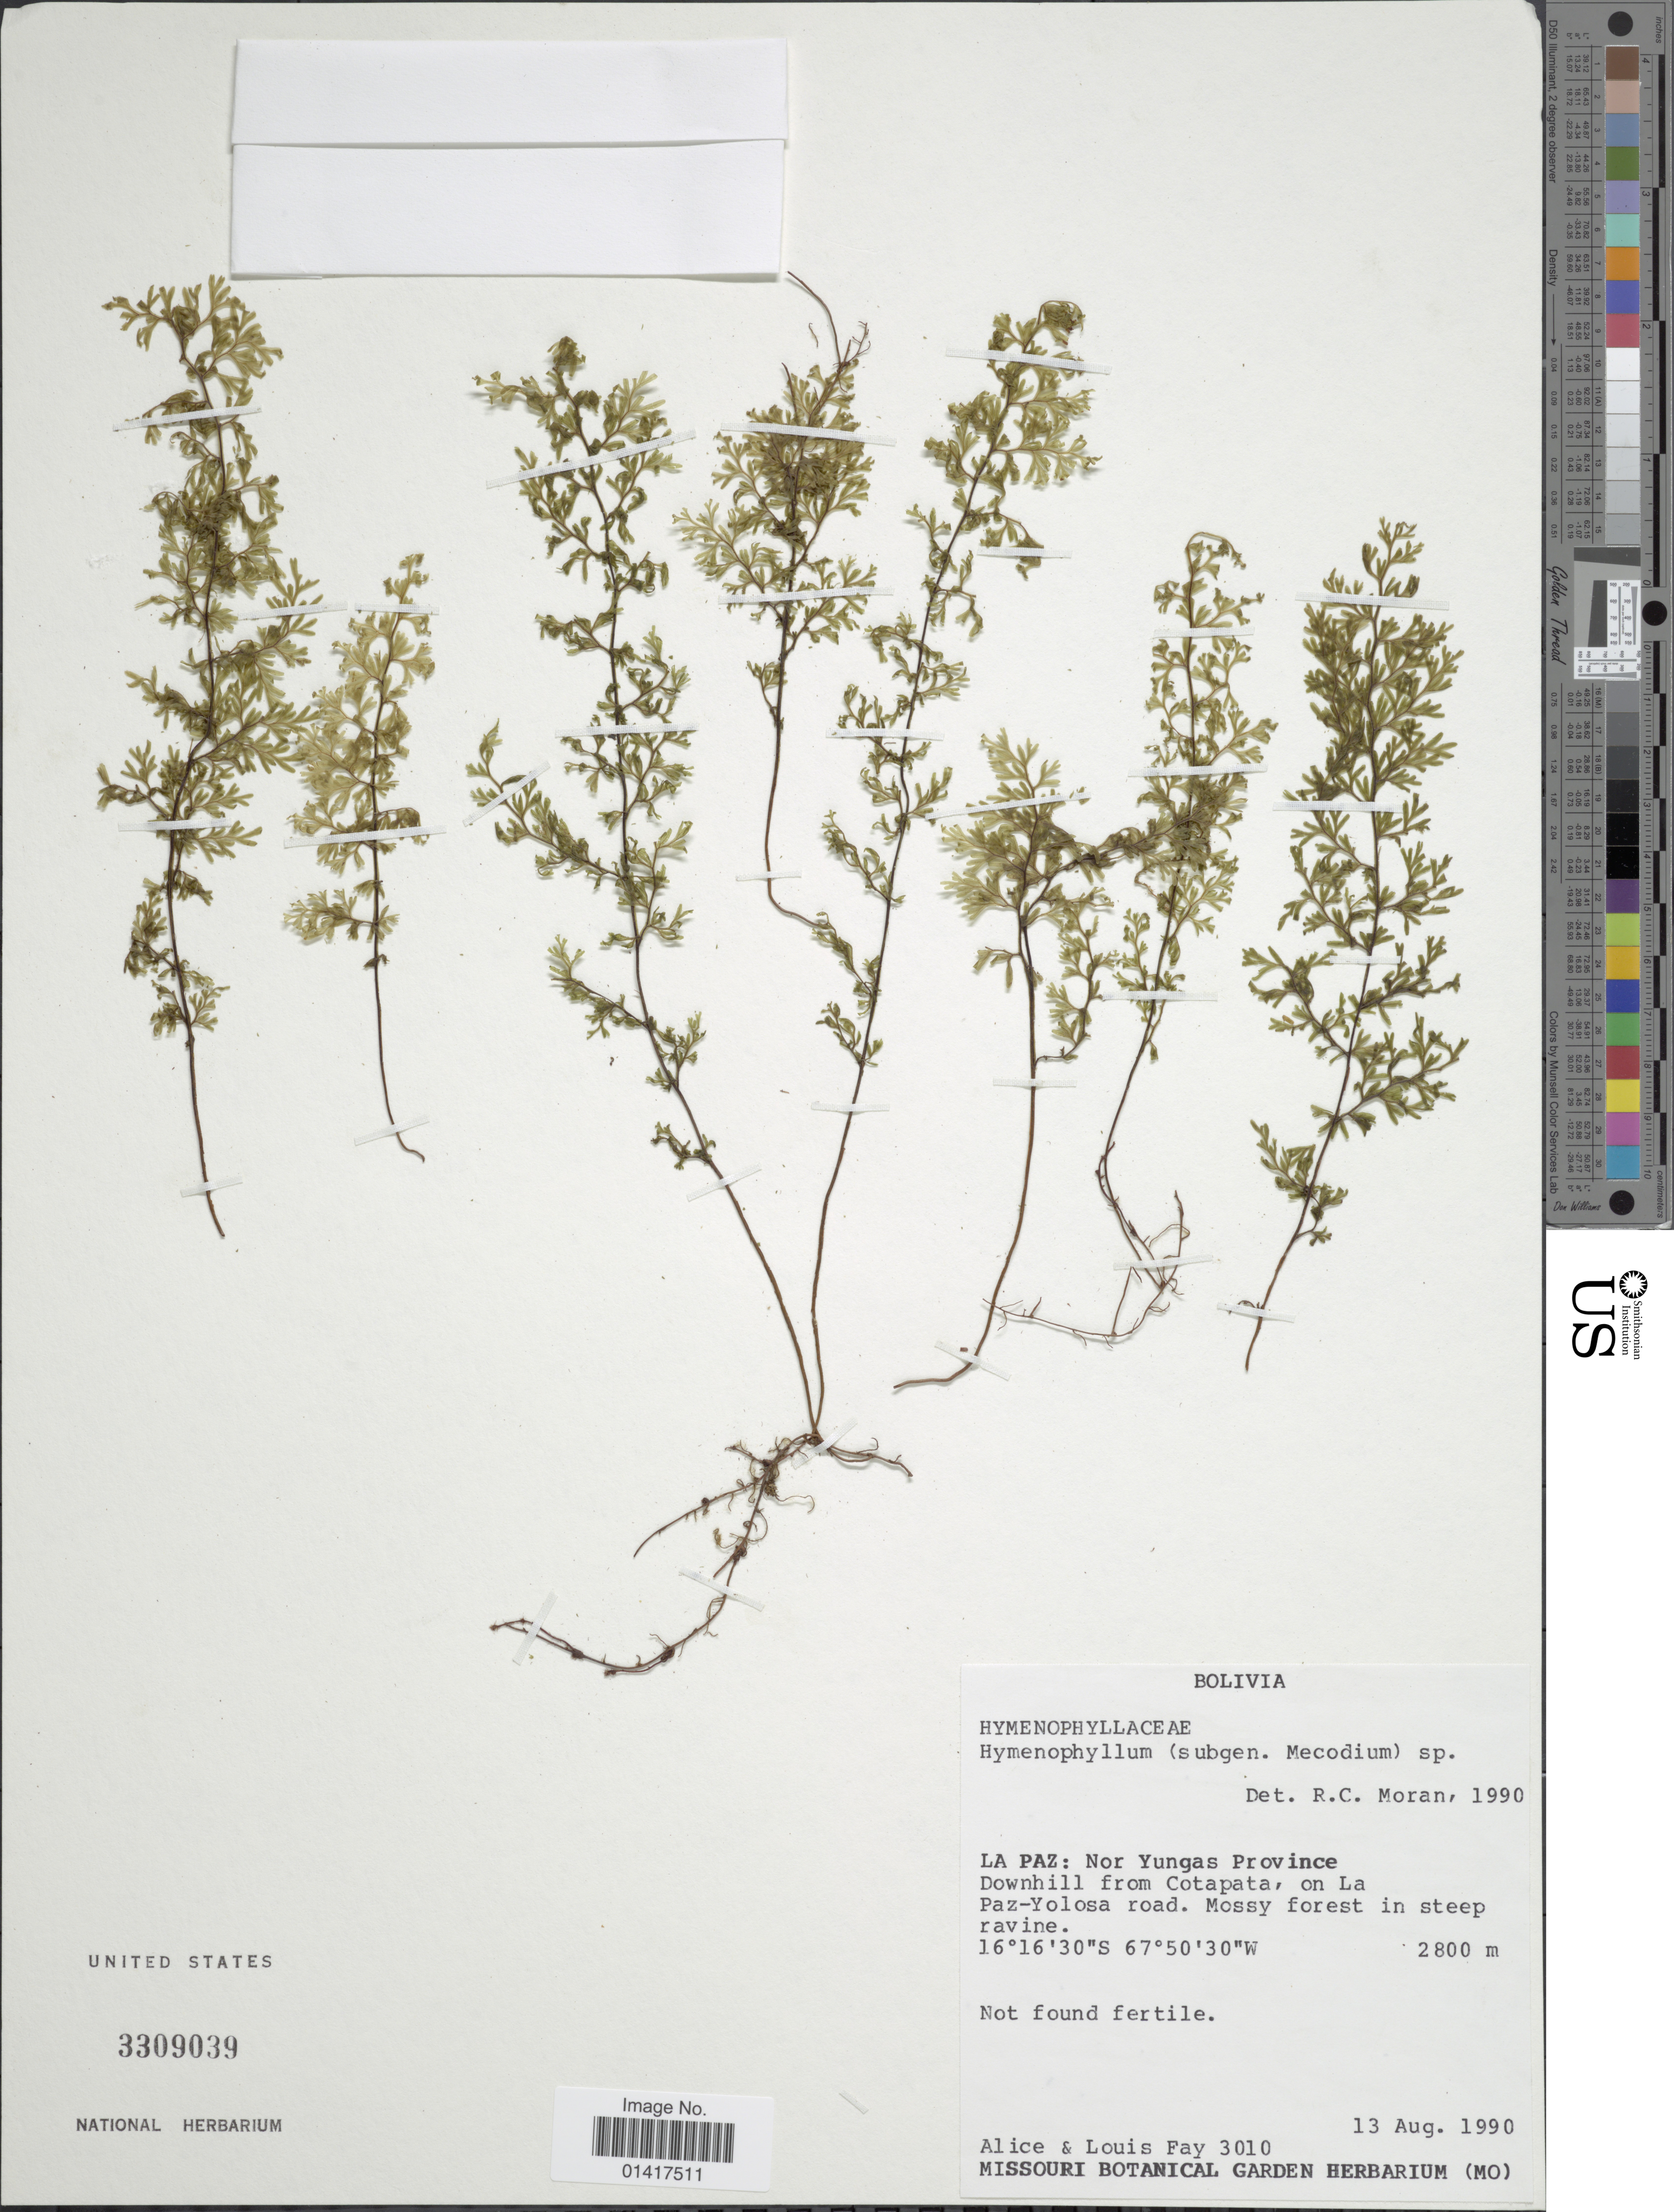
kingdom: Plantae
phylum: Tracheophyta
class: Polypodiopsida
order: Hymenophyllales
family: Hymenophyllaceae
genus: Hymenophyllum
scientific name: Hymenophyllum sp.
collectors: A. Fay & L. Fay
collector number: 3010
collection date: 1990-08-13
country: Bolivia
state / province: La Paz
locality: Nor Yungas Province. Downhill from Cotapata, on La Paz-Yolosa road. Mossy forest in steep ravine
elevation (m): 2800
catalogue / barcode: US 3309039